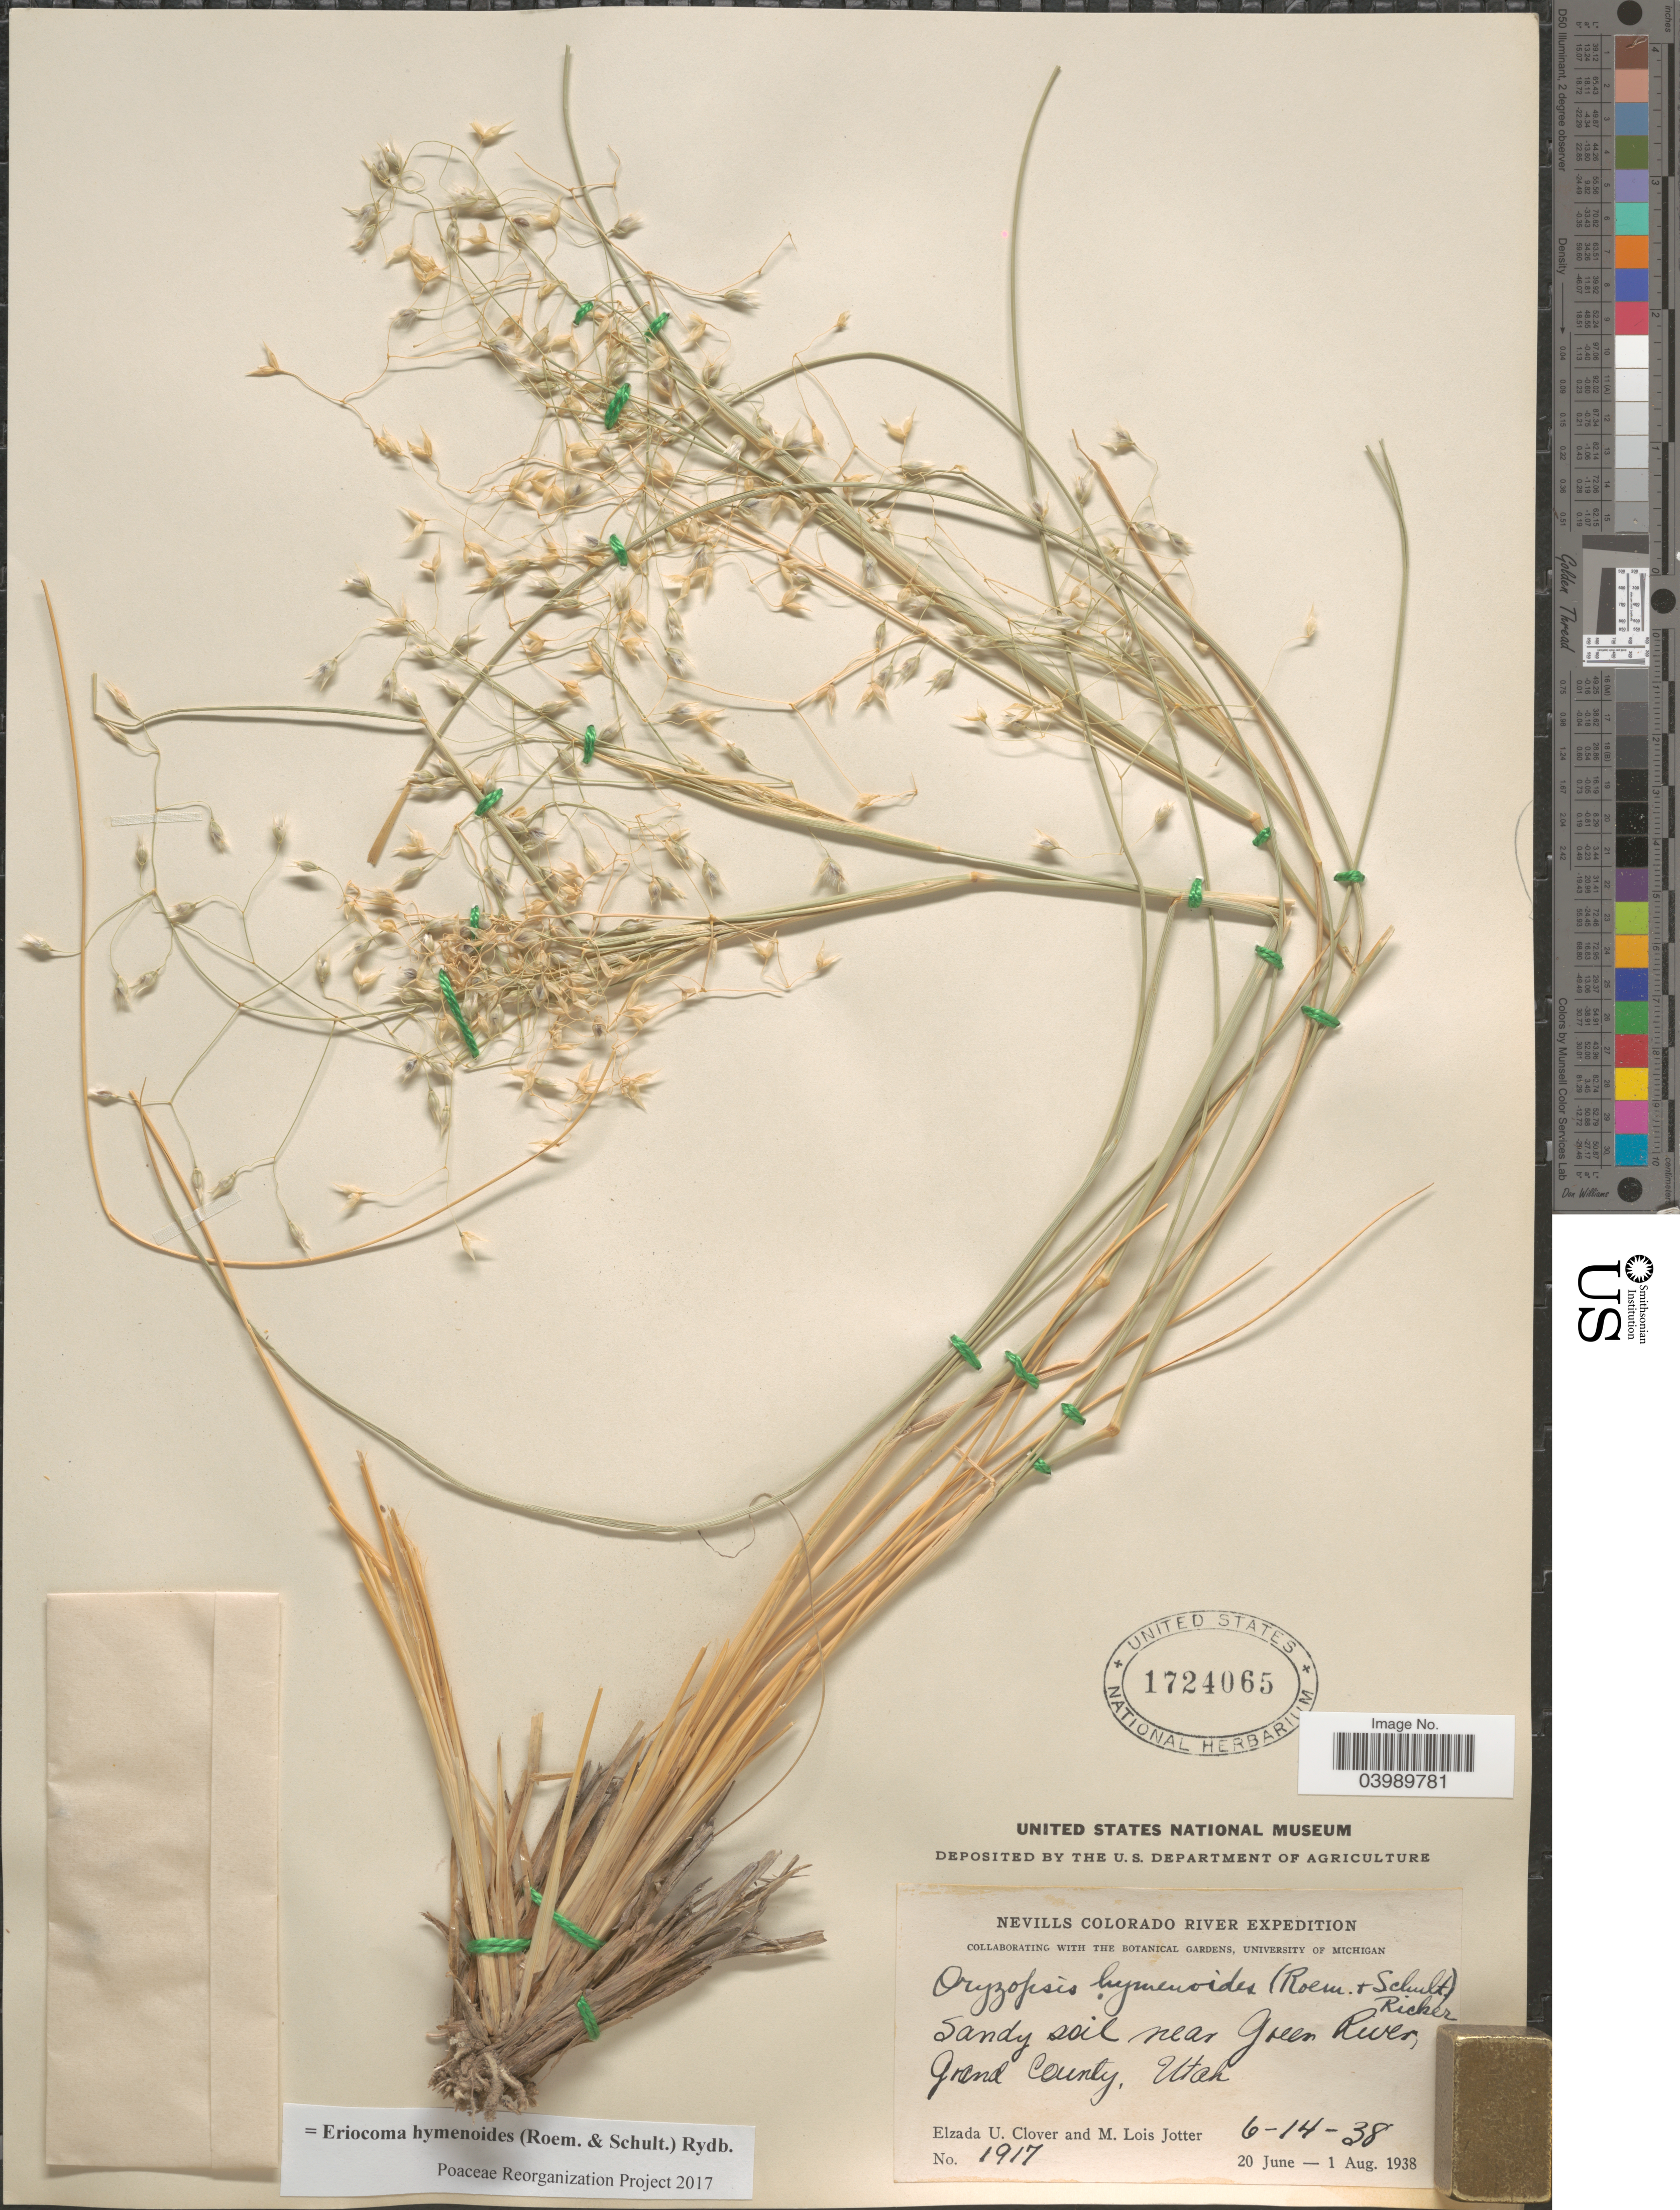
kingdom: Plantae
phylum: Tracheophyta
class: Liliopsida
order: Poales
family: Poaceae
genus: Eriocoma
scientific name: Eriocoma hymenoides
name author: (Roem. & Schult.) Rydb.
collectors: E. U. Clover & M. Jotter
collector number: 1917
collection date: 1938-06-14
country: United States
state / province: Utah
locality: Nevills Colorado River. Near Green River, Grand County.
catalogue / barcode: US 1724065